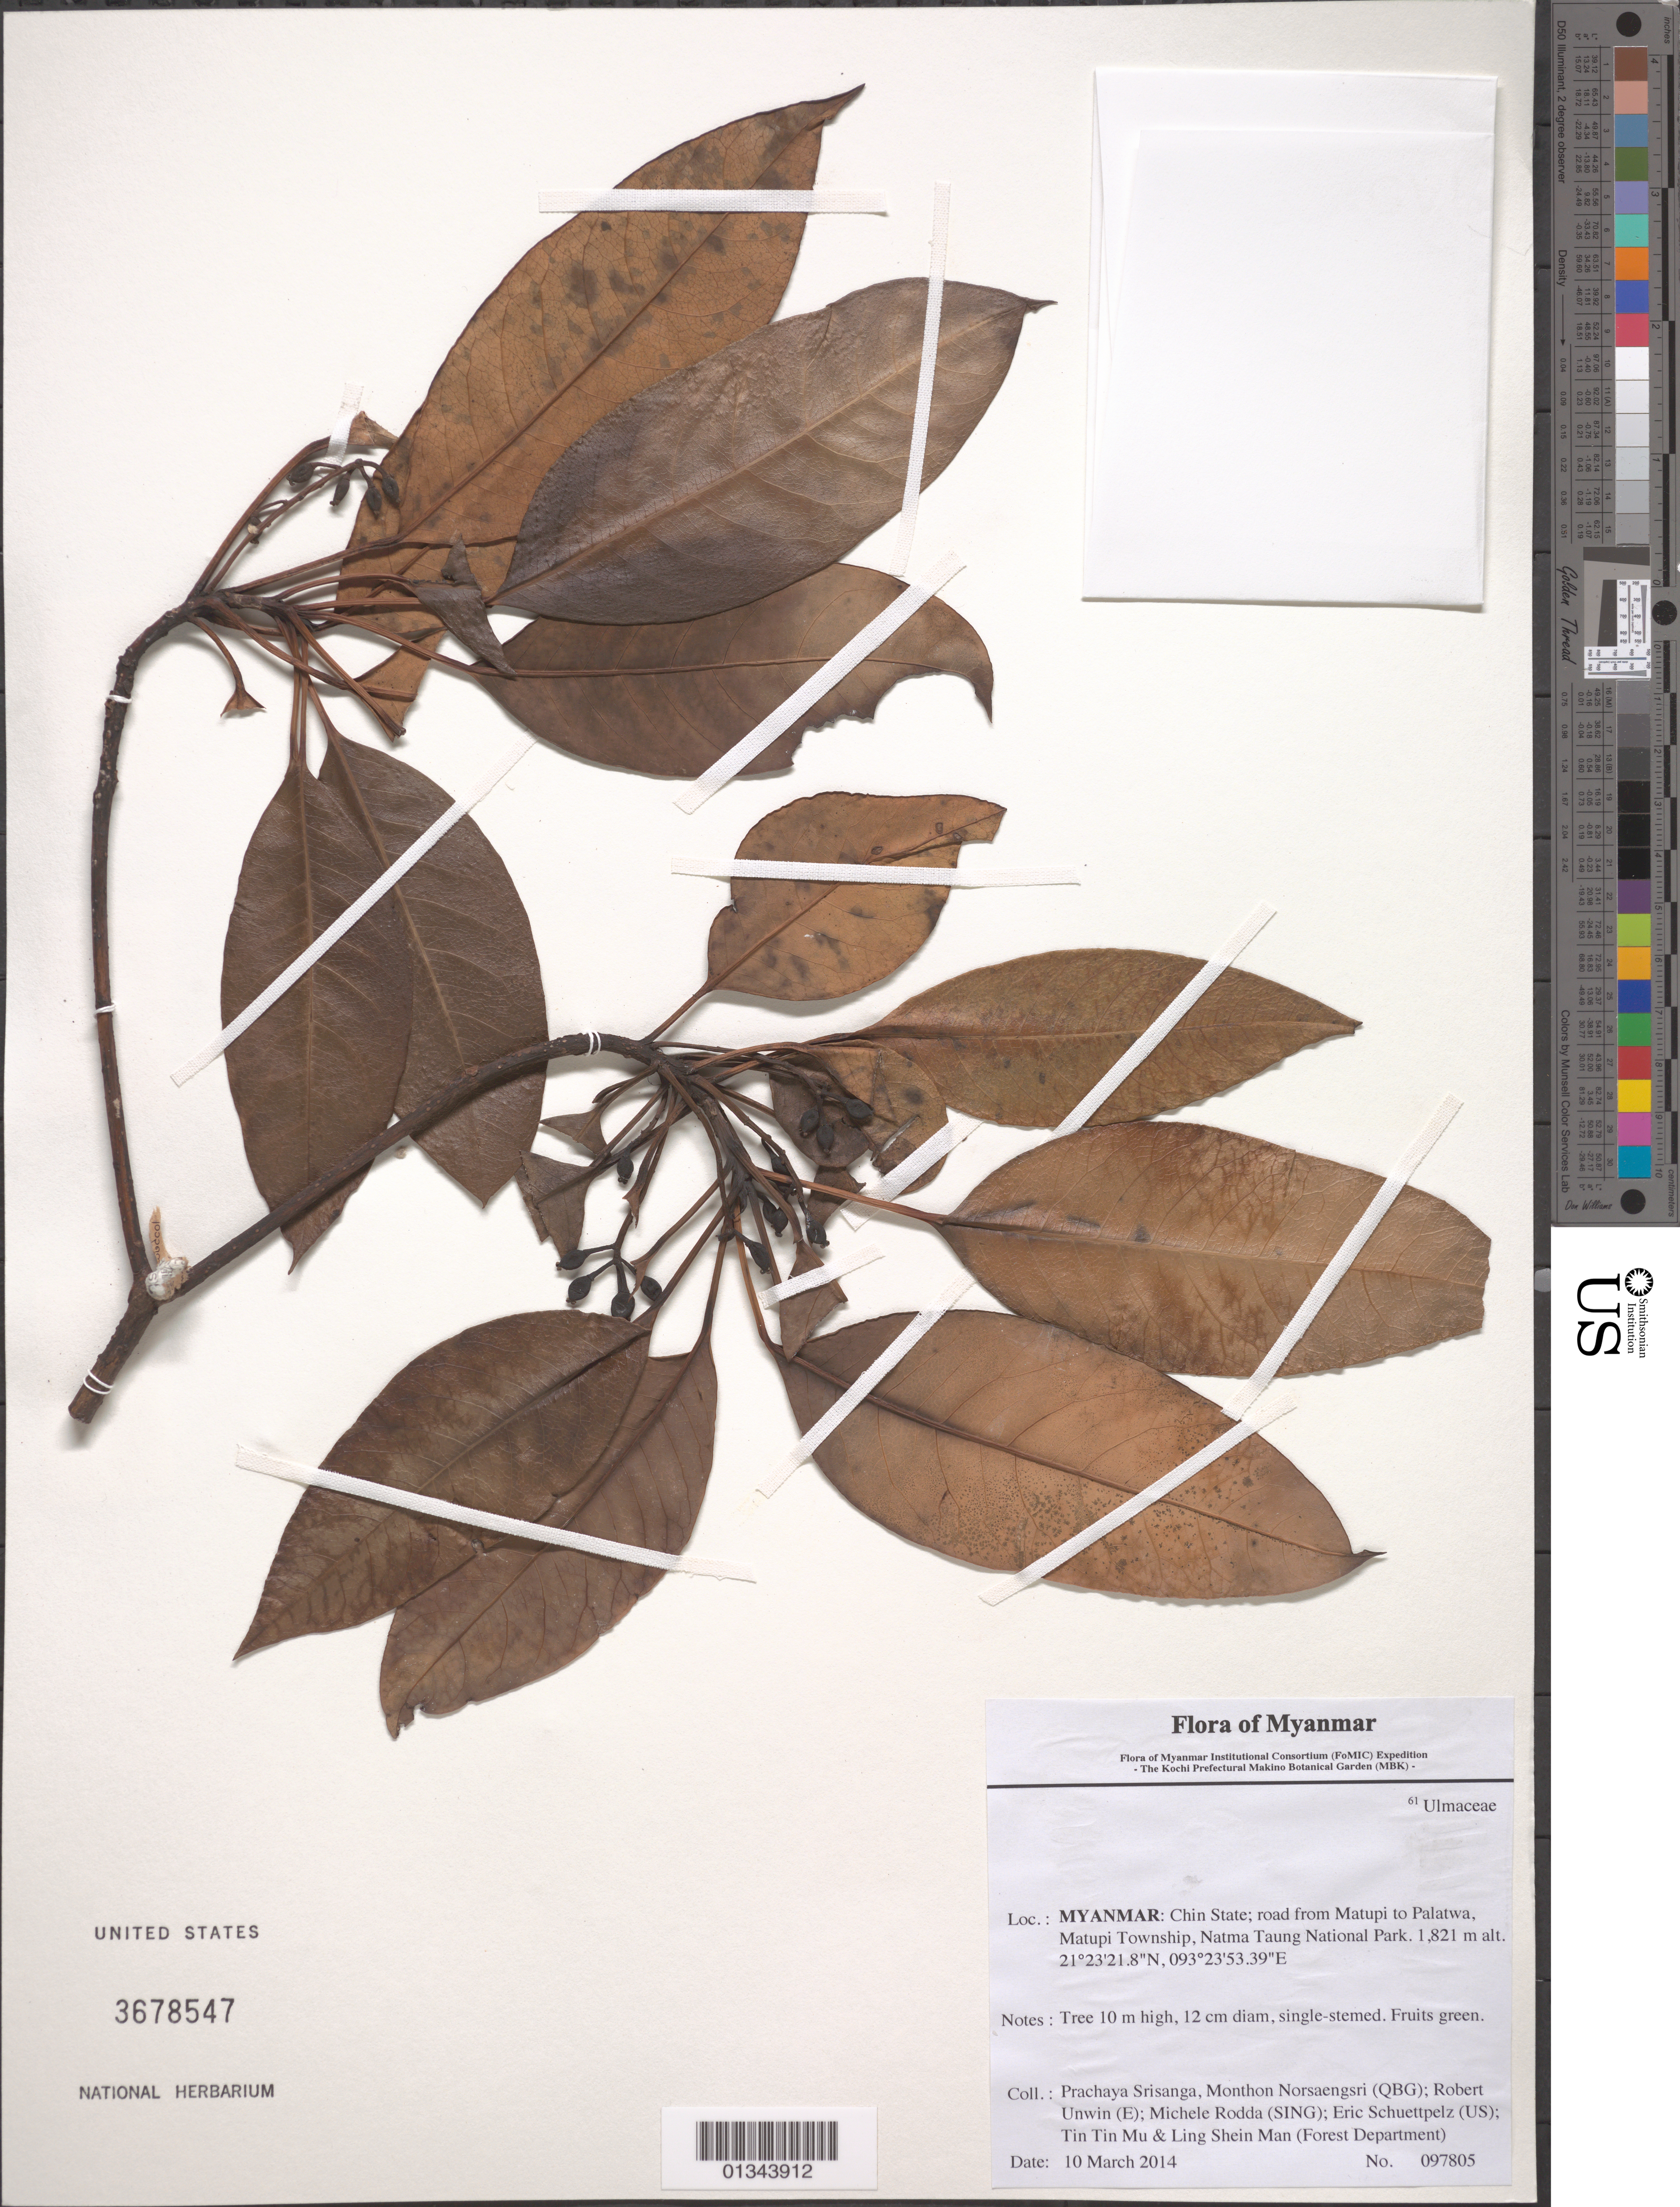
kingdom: Plantae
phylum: Tracheophyta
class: Magnoliopsida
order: Rosales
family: Ulmaceae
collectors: P. Srisanga, M. Norsaengsri, R. Unwin, M. Rodda, E. Schuettpelz, Tin Tin Mu & Ling Shein Man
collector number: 97805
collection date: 2014-03-10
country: Myanmar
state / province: Chin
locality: Road from Matupi to Palatwa, Matupi Township, Natma Taung National Park.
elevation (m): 1821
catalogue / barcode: US 3678547